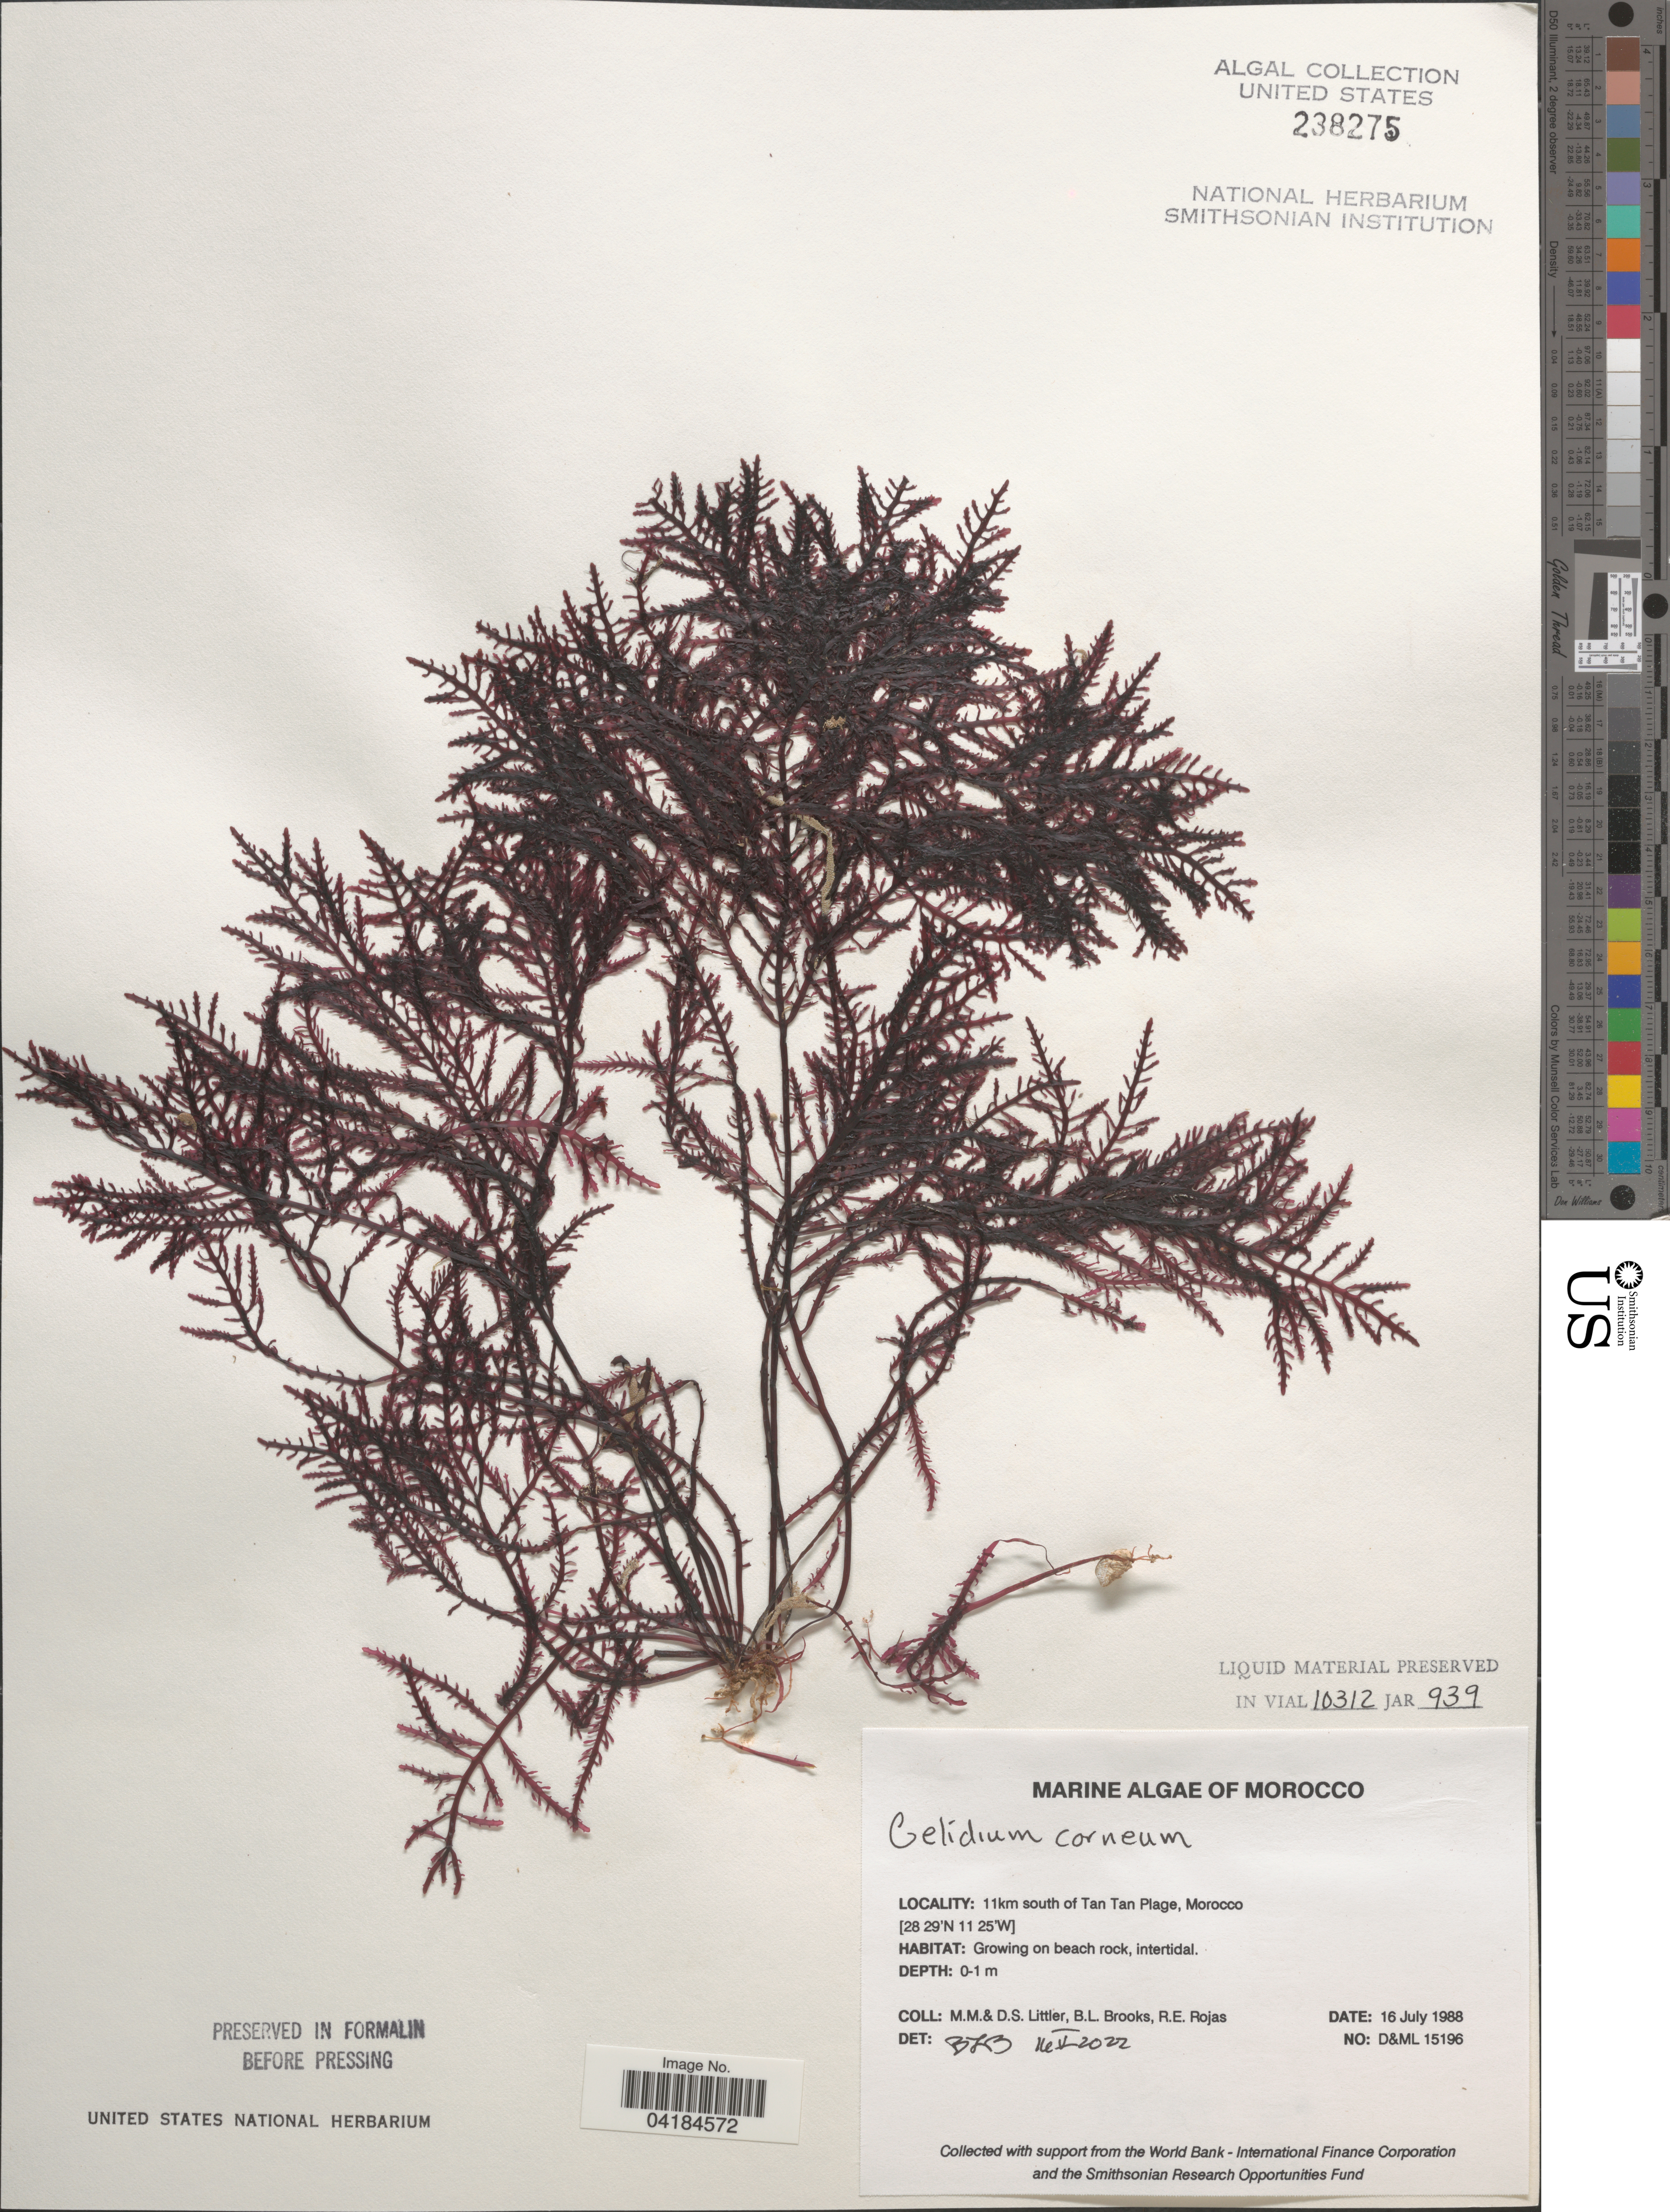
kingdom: Plantae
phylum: Rhodophyta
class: Florideophyceae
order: Gelidiales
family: Gelidiaceae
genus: Gelidium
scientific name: Gelidium corneum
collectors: D. S. Littler, B. Brooks & R. Rojas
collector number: D&ML15196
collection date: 1988-07-16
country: Morocco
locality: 11km south of Tan Tan Plage.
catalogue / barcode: US 238275